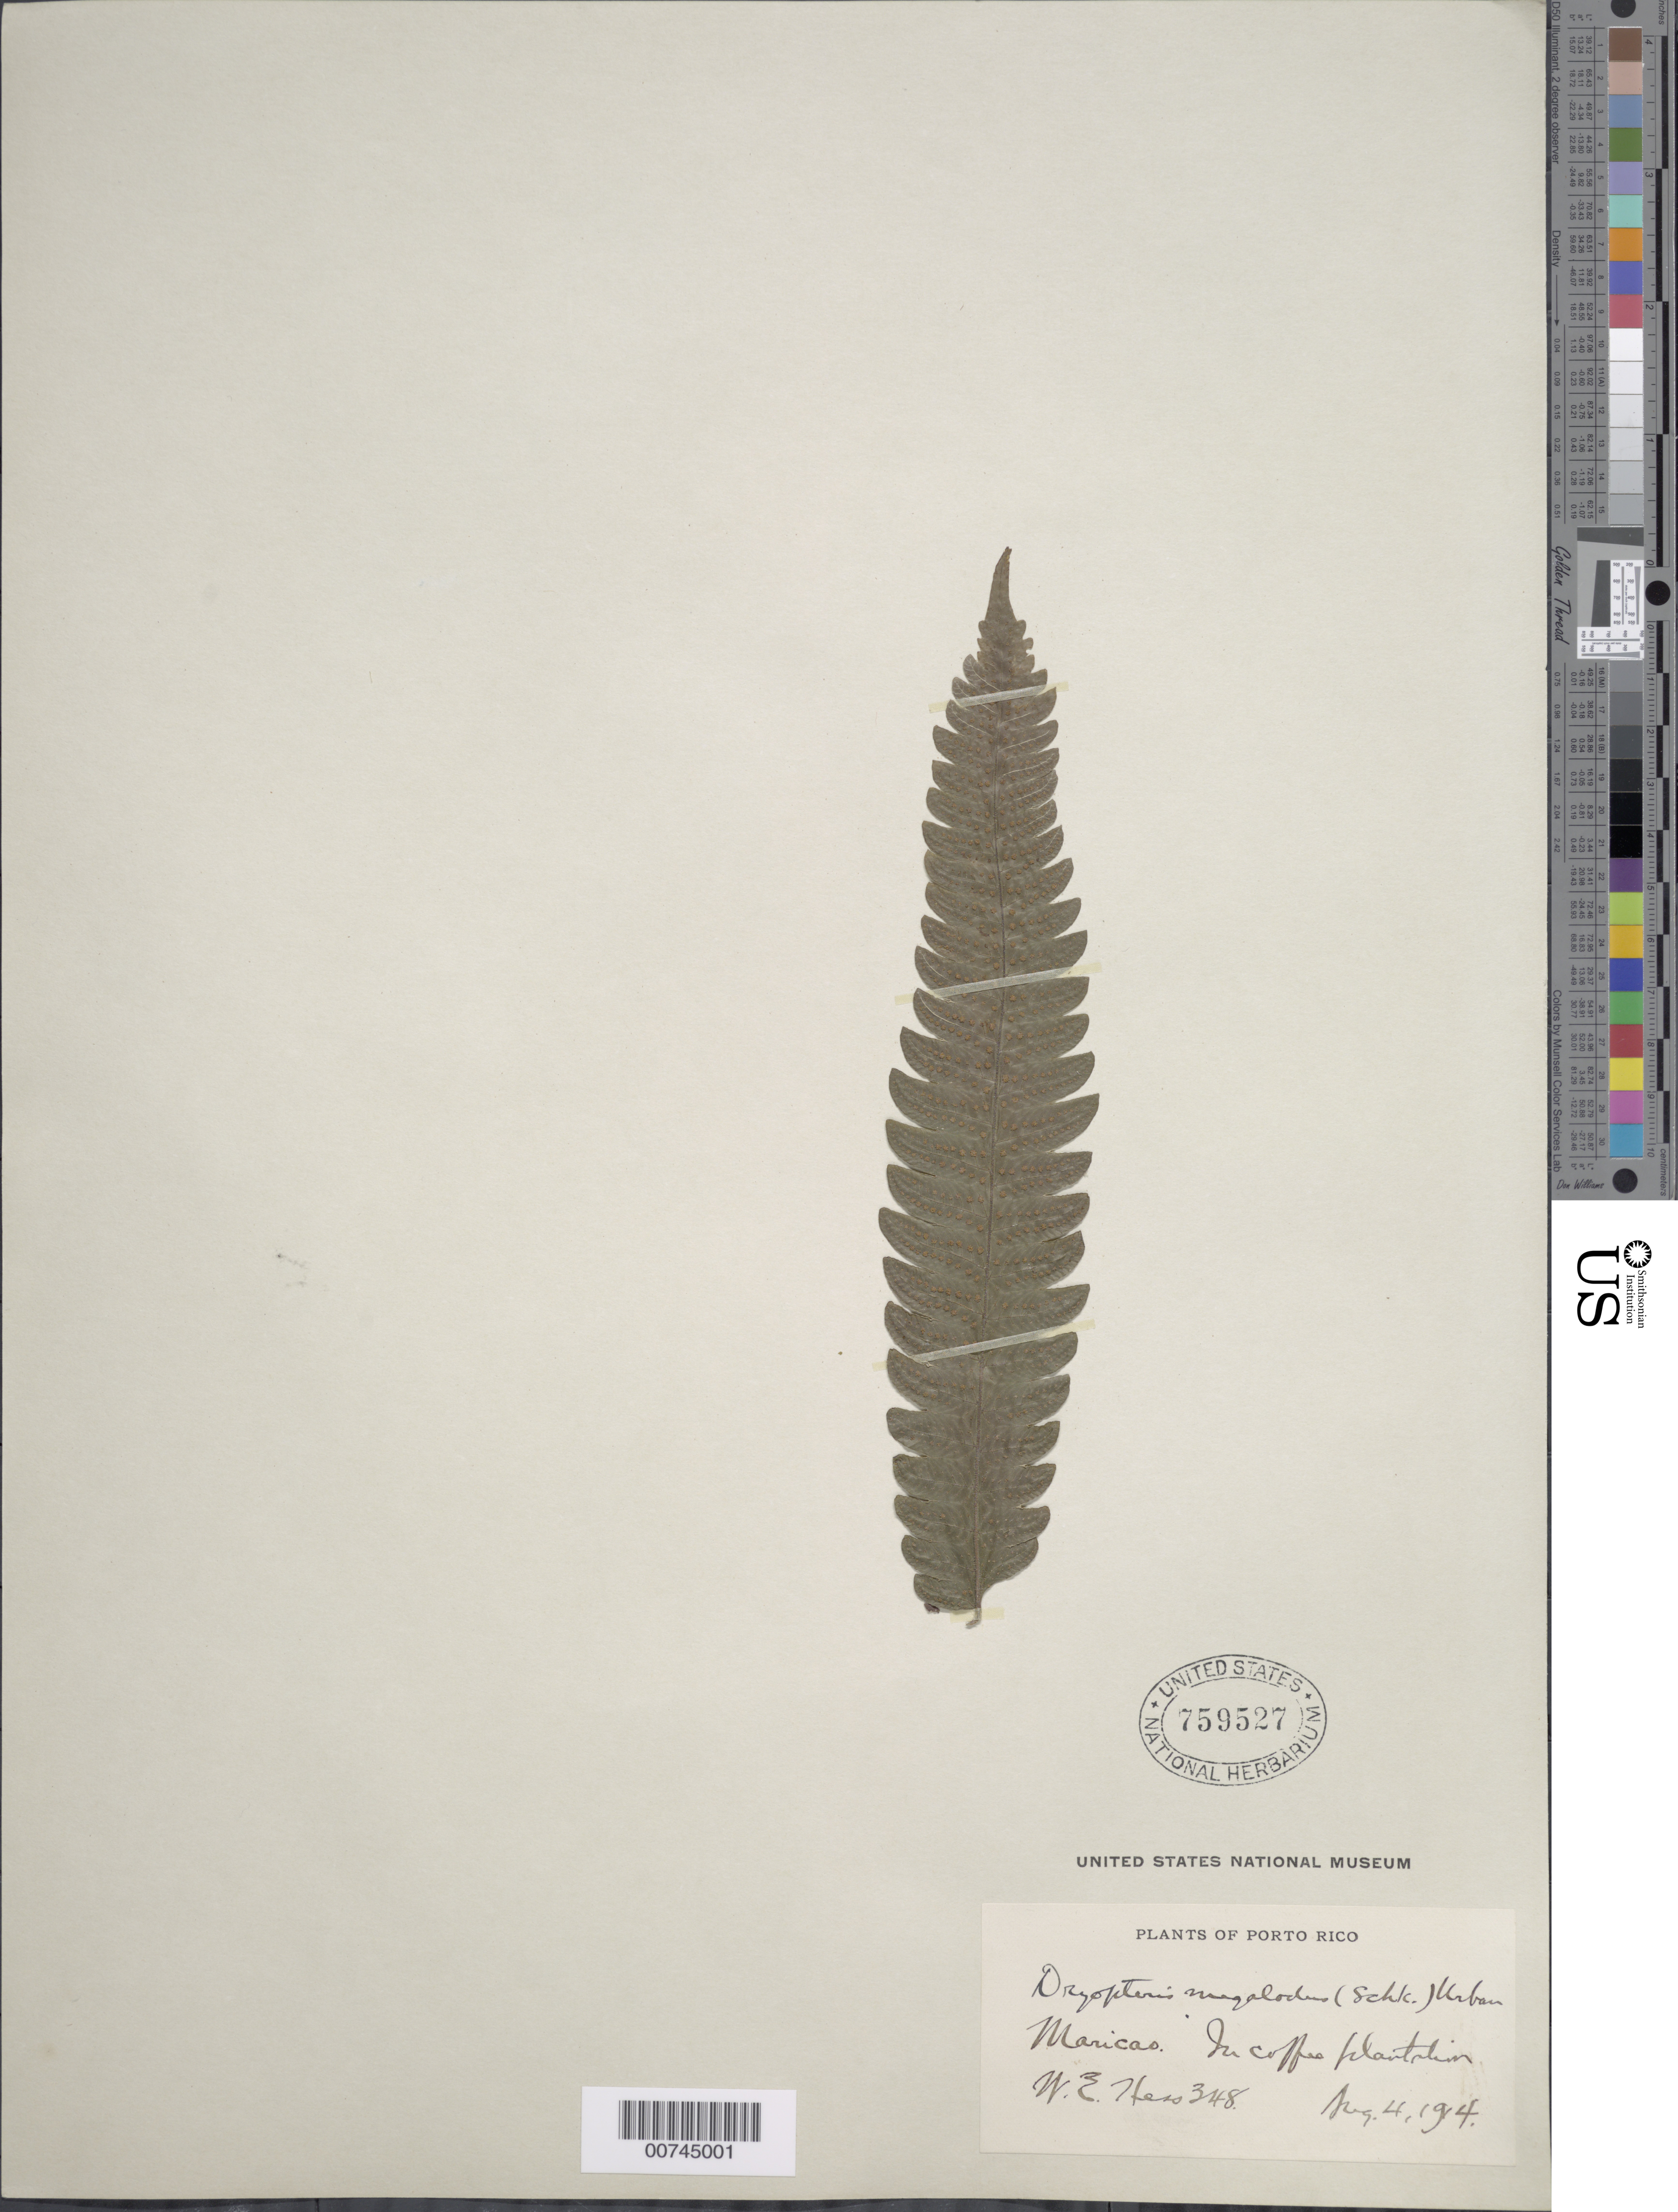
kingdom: Plantae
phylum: Tracheophyta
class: Polypodiopsida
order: Polypodiales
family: Thelypteridaceae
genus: Goniopteris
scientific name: Goniopteris pennata (Poir.) comb. nov., ined 2015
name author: (Poir.)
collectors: W. Hess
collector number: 348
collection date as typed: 04 Aug 1914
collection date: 1914-08-04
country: Puerto Rico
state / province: Maricao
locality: Maricao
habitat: In coffee plantation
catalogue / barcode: US 759527